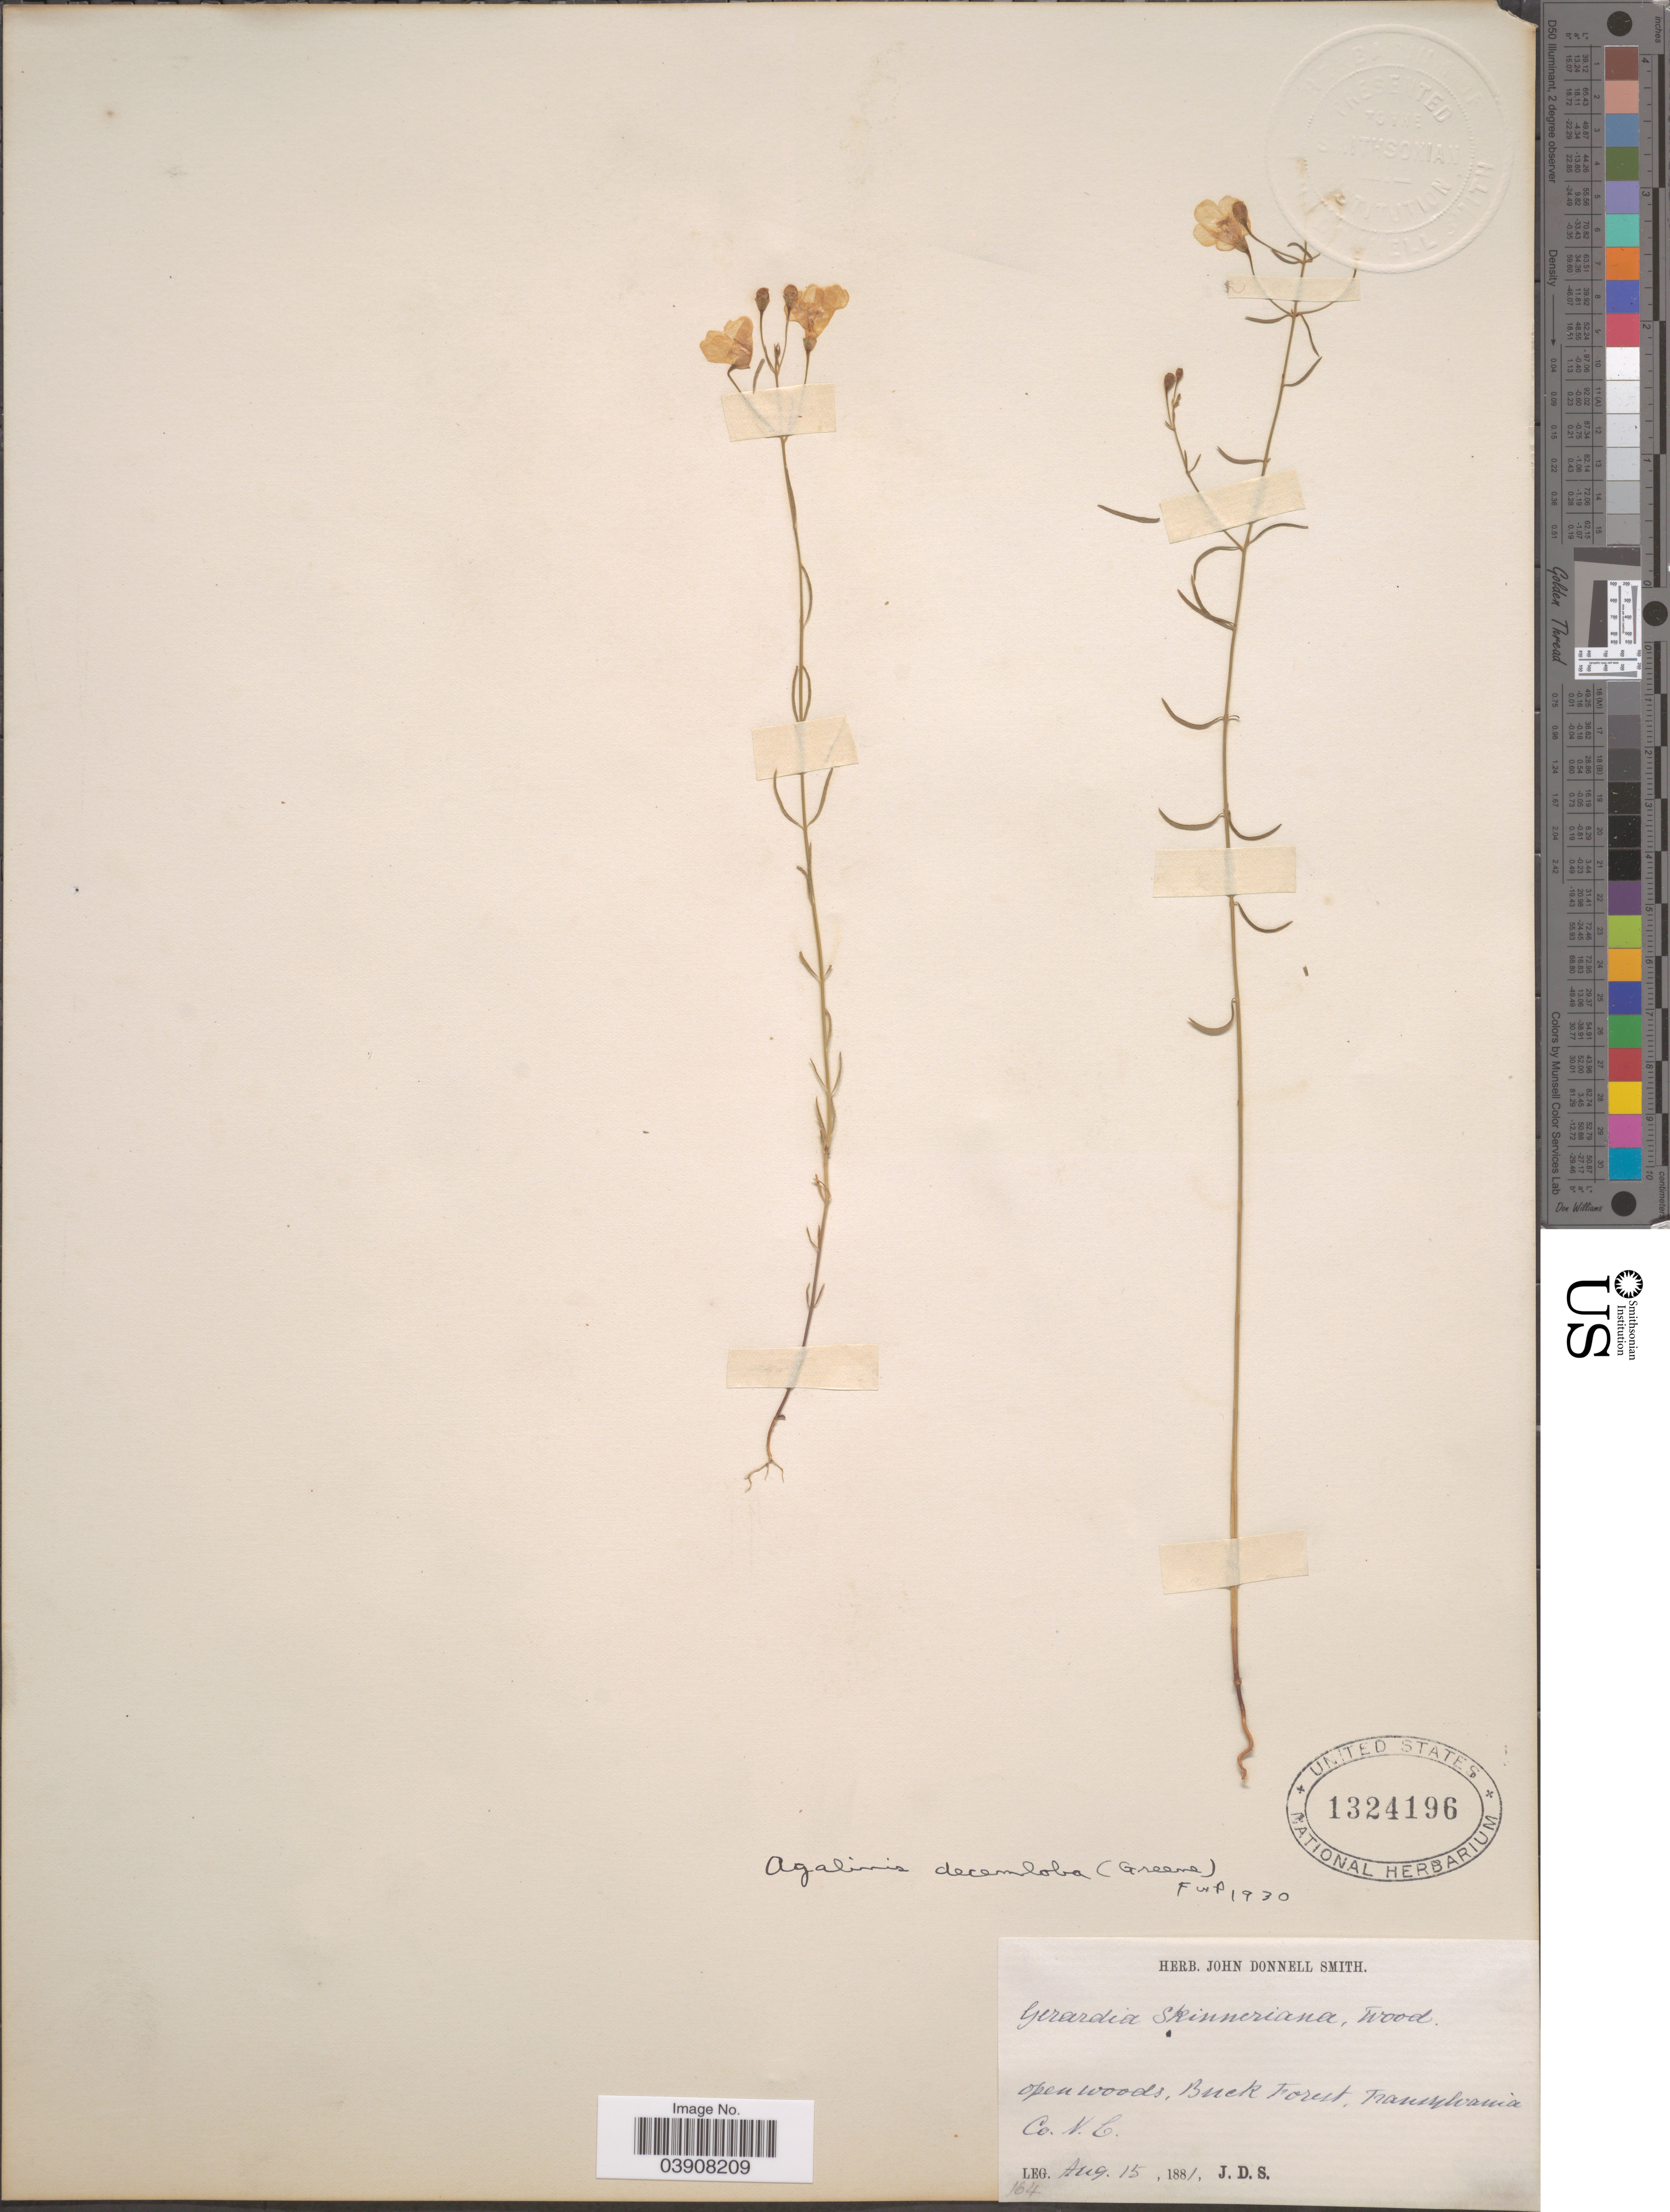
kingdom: Plantae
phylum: Tracheophyta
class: Magnoliopsida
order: Lamiales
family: Orobanchaceae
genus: Agalinis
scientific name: Agalinis obtusifolia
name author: Raf.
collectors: J. Donnell Smith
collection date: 1881-08-15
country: United States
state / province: North Carolina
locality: Open woods, Buck Forest, Transylvania Co.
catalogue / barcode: US 1324196